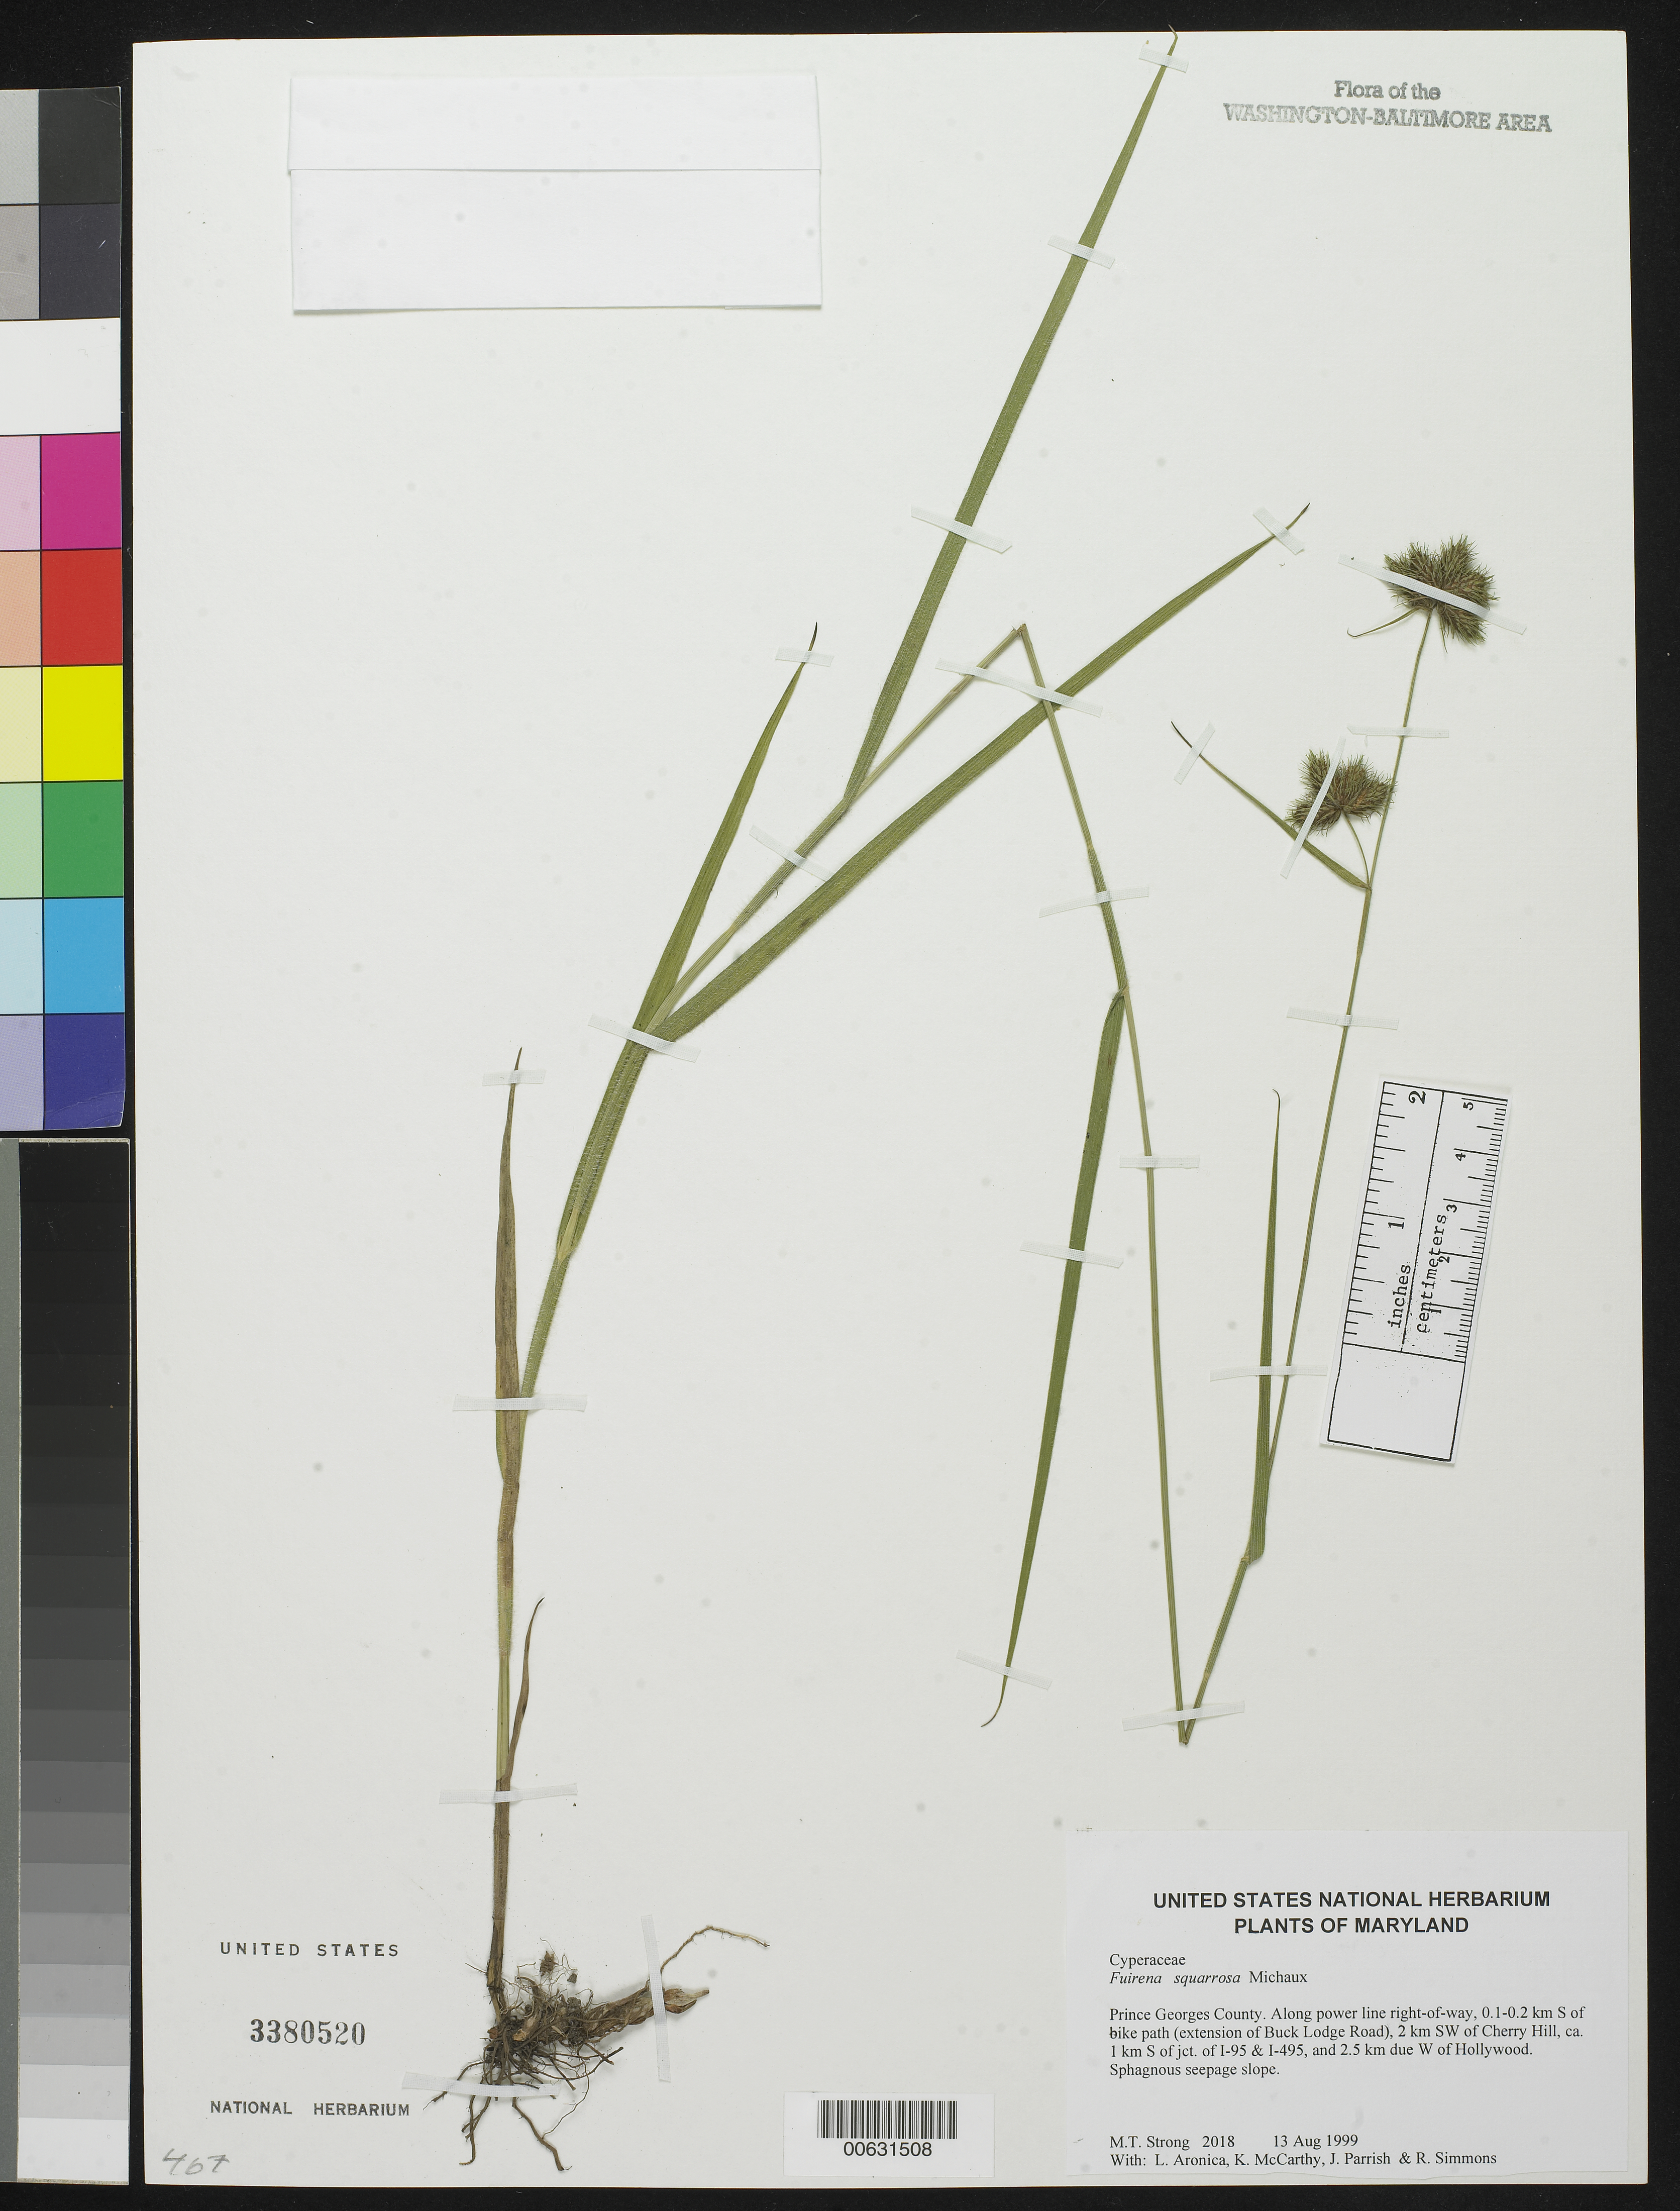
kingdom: Plantae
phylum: Tracheophyta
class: Liliopsida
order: Poales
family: Cyperaceae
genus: Fuirena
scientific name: Fuirena squarrosa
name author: Michx.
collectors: M. T. Strong, L. Aronica, K. McCarthy, J. Parrish & R. Simmons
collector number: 2018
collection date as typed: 13 Aug 1999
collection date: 1999-08-13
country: United States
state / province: Maryland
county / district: Prince George's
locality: Along power line right-of-way, 0.1-0.2 km S of bike path (extension of Buck Lodge Road), 2 km SW of Cherry Hill, ca. 1 km S of jct. of I-95 & I-495, and 2.5 km due W of Hollywood.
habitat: Sphagnous seepage slope.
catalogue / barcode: US 3380520